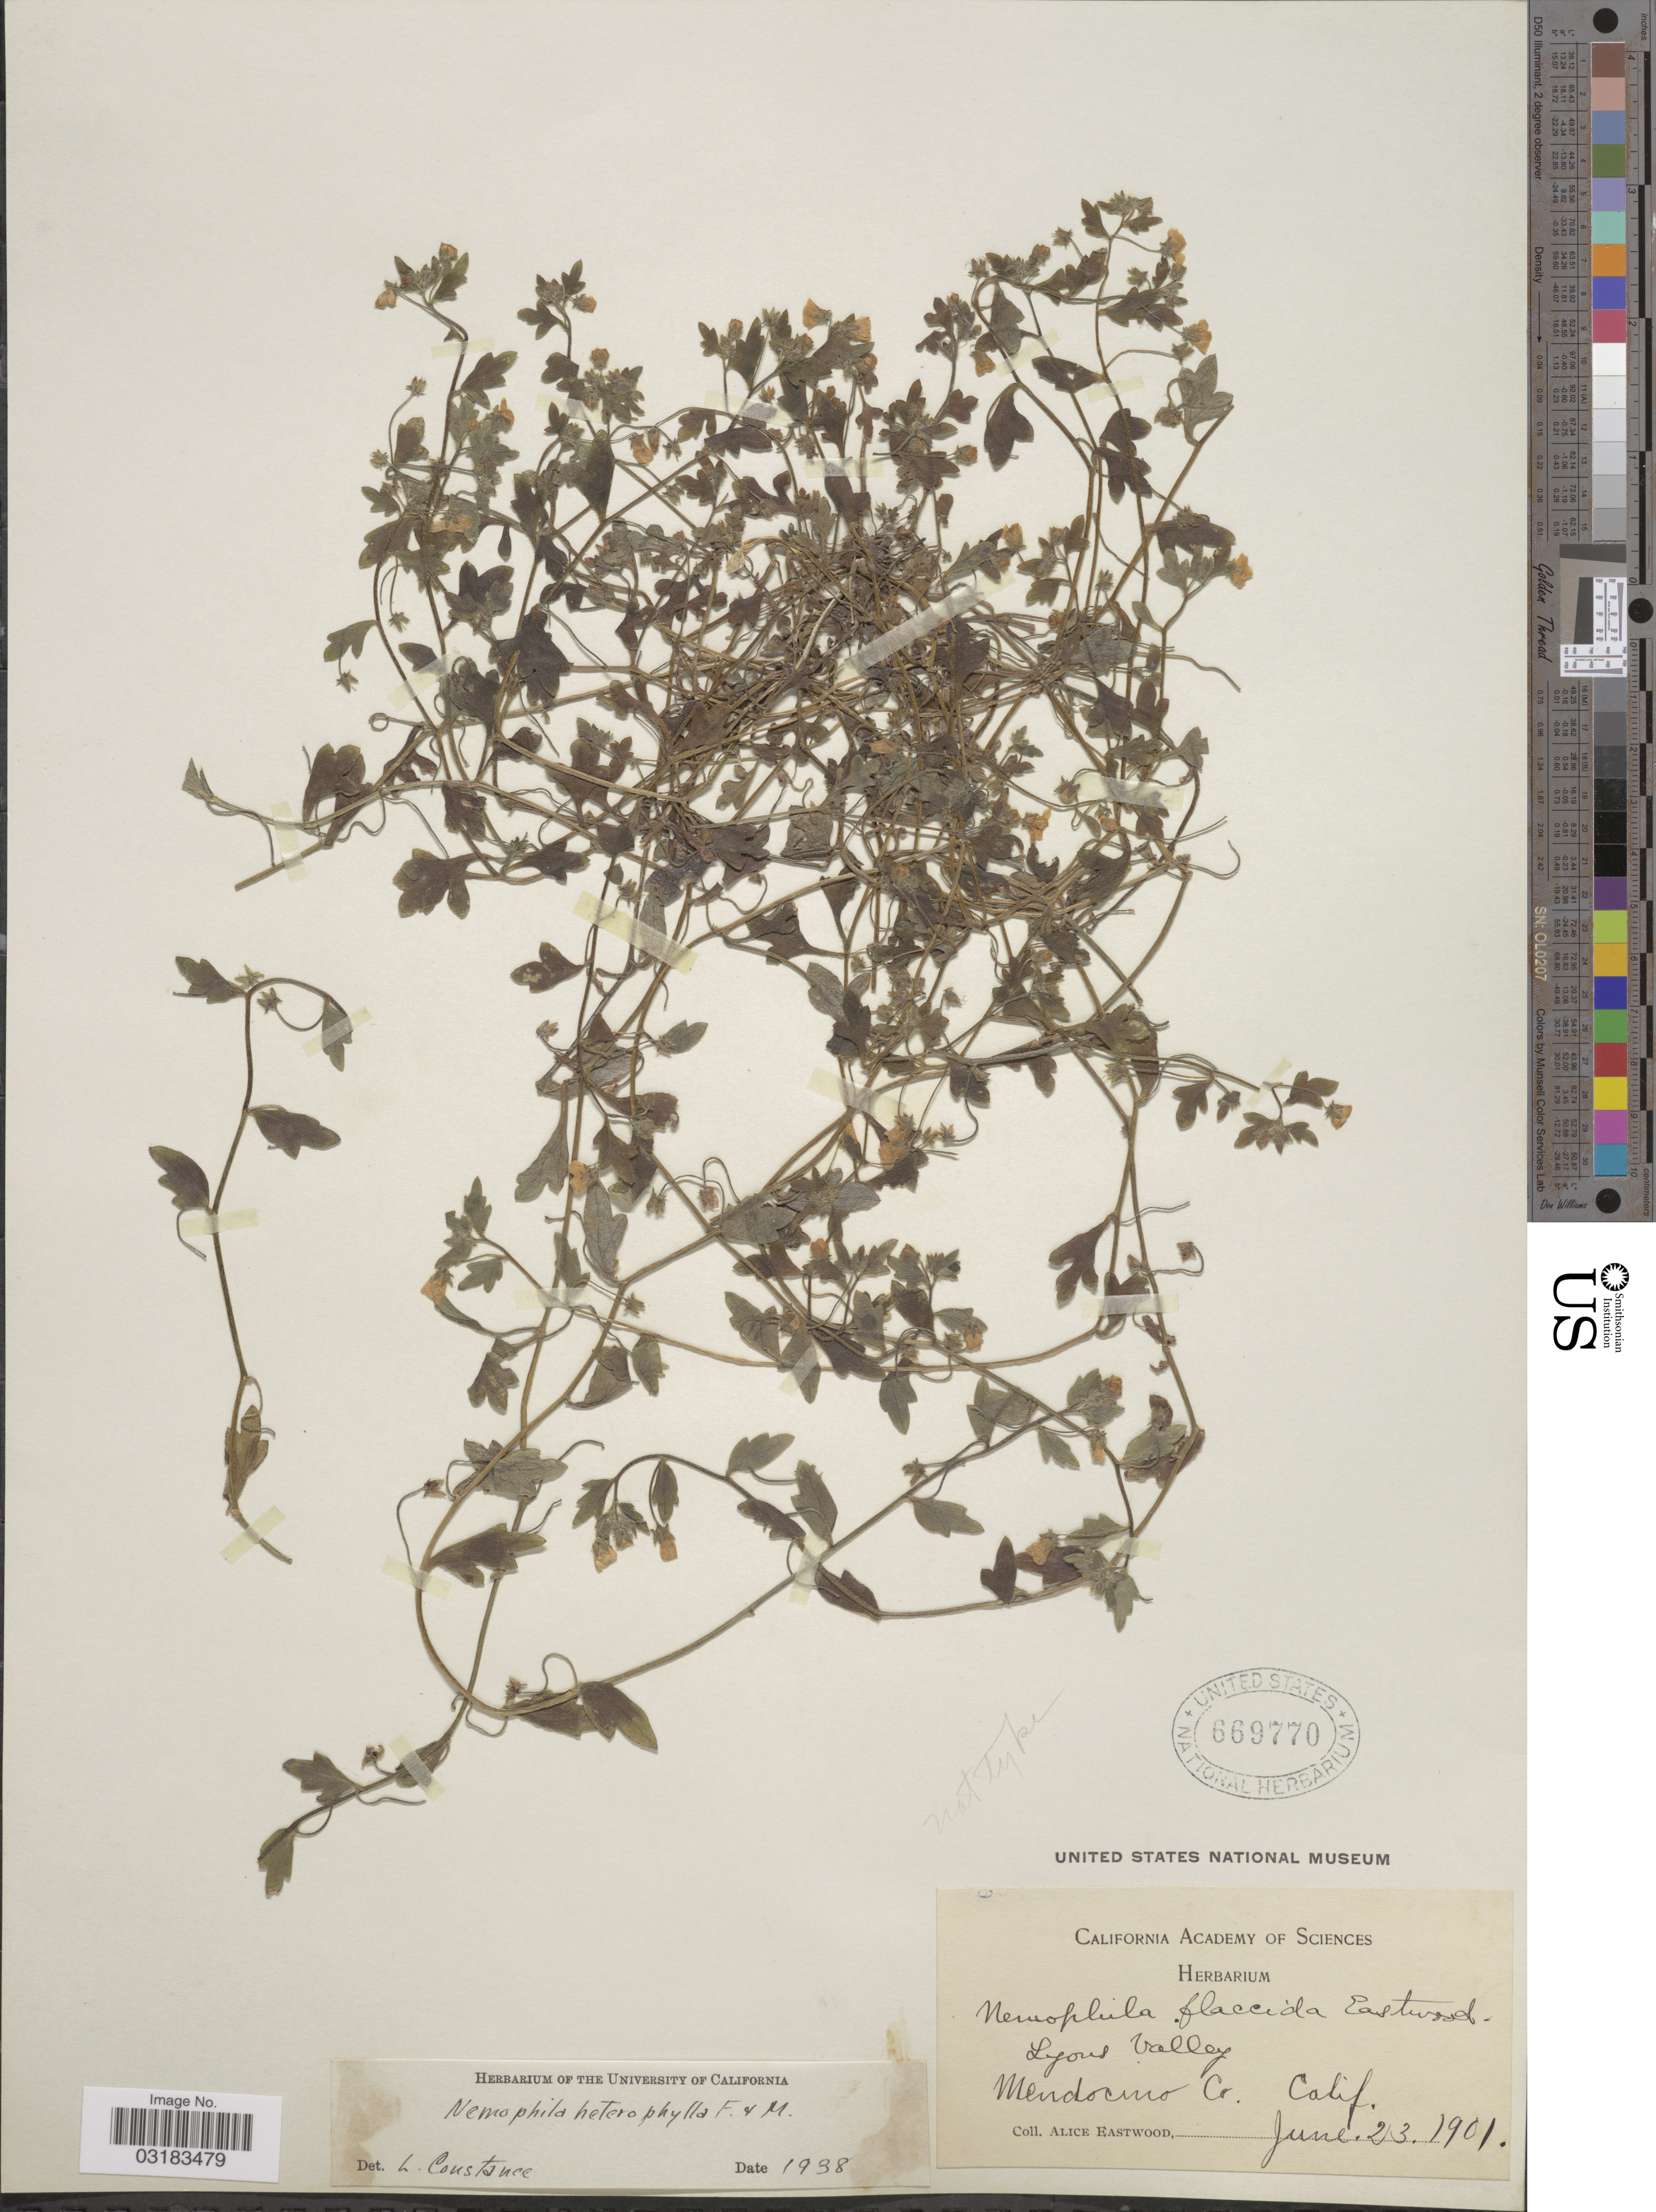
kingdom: Plantae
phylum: Tracheophyta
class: Magnoliopsida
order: Boraginales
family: Hydrophyllaceae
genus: Nemophila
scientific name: Nemophila heterophylla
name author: Fisch. & C.A. Mey.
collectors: A. Eastwood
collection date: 1901-06-23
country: United States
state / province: California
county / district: Mendocino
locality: Lyons Valley, Mendocino Co.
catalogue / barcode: US 669770